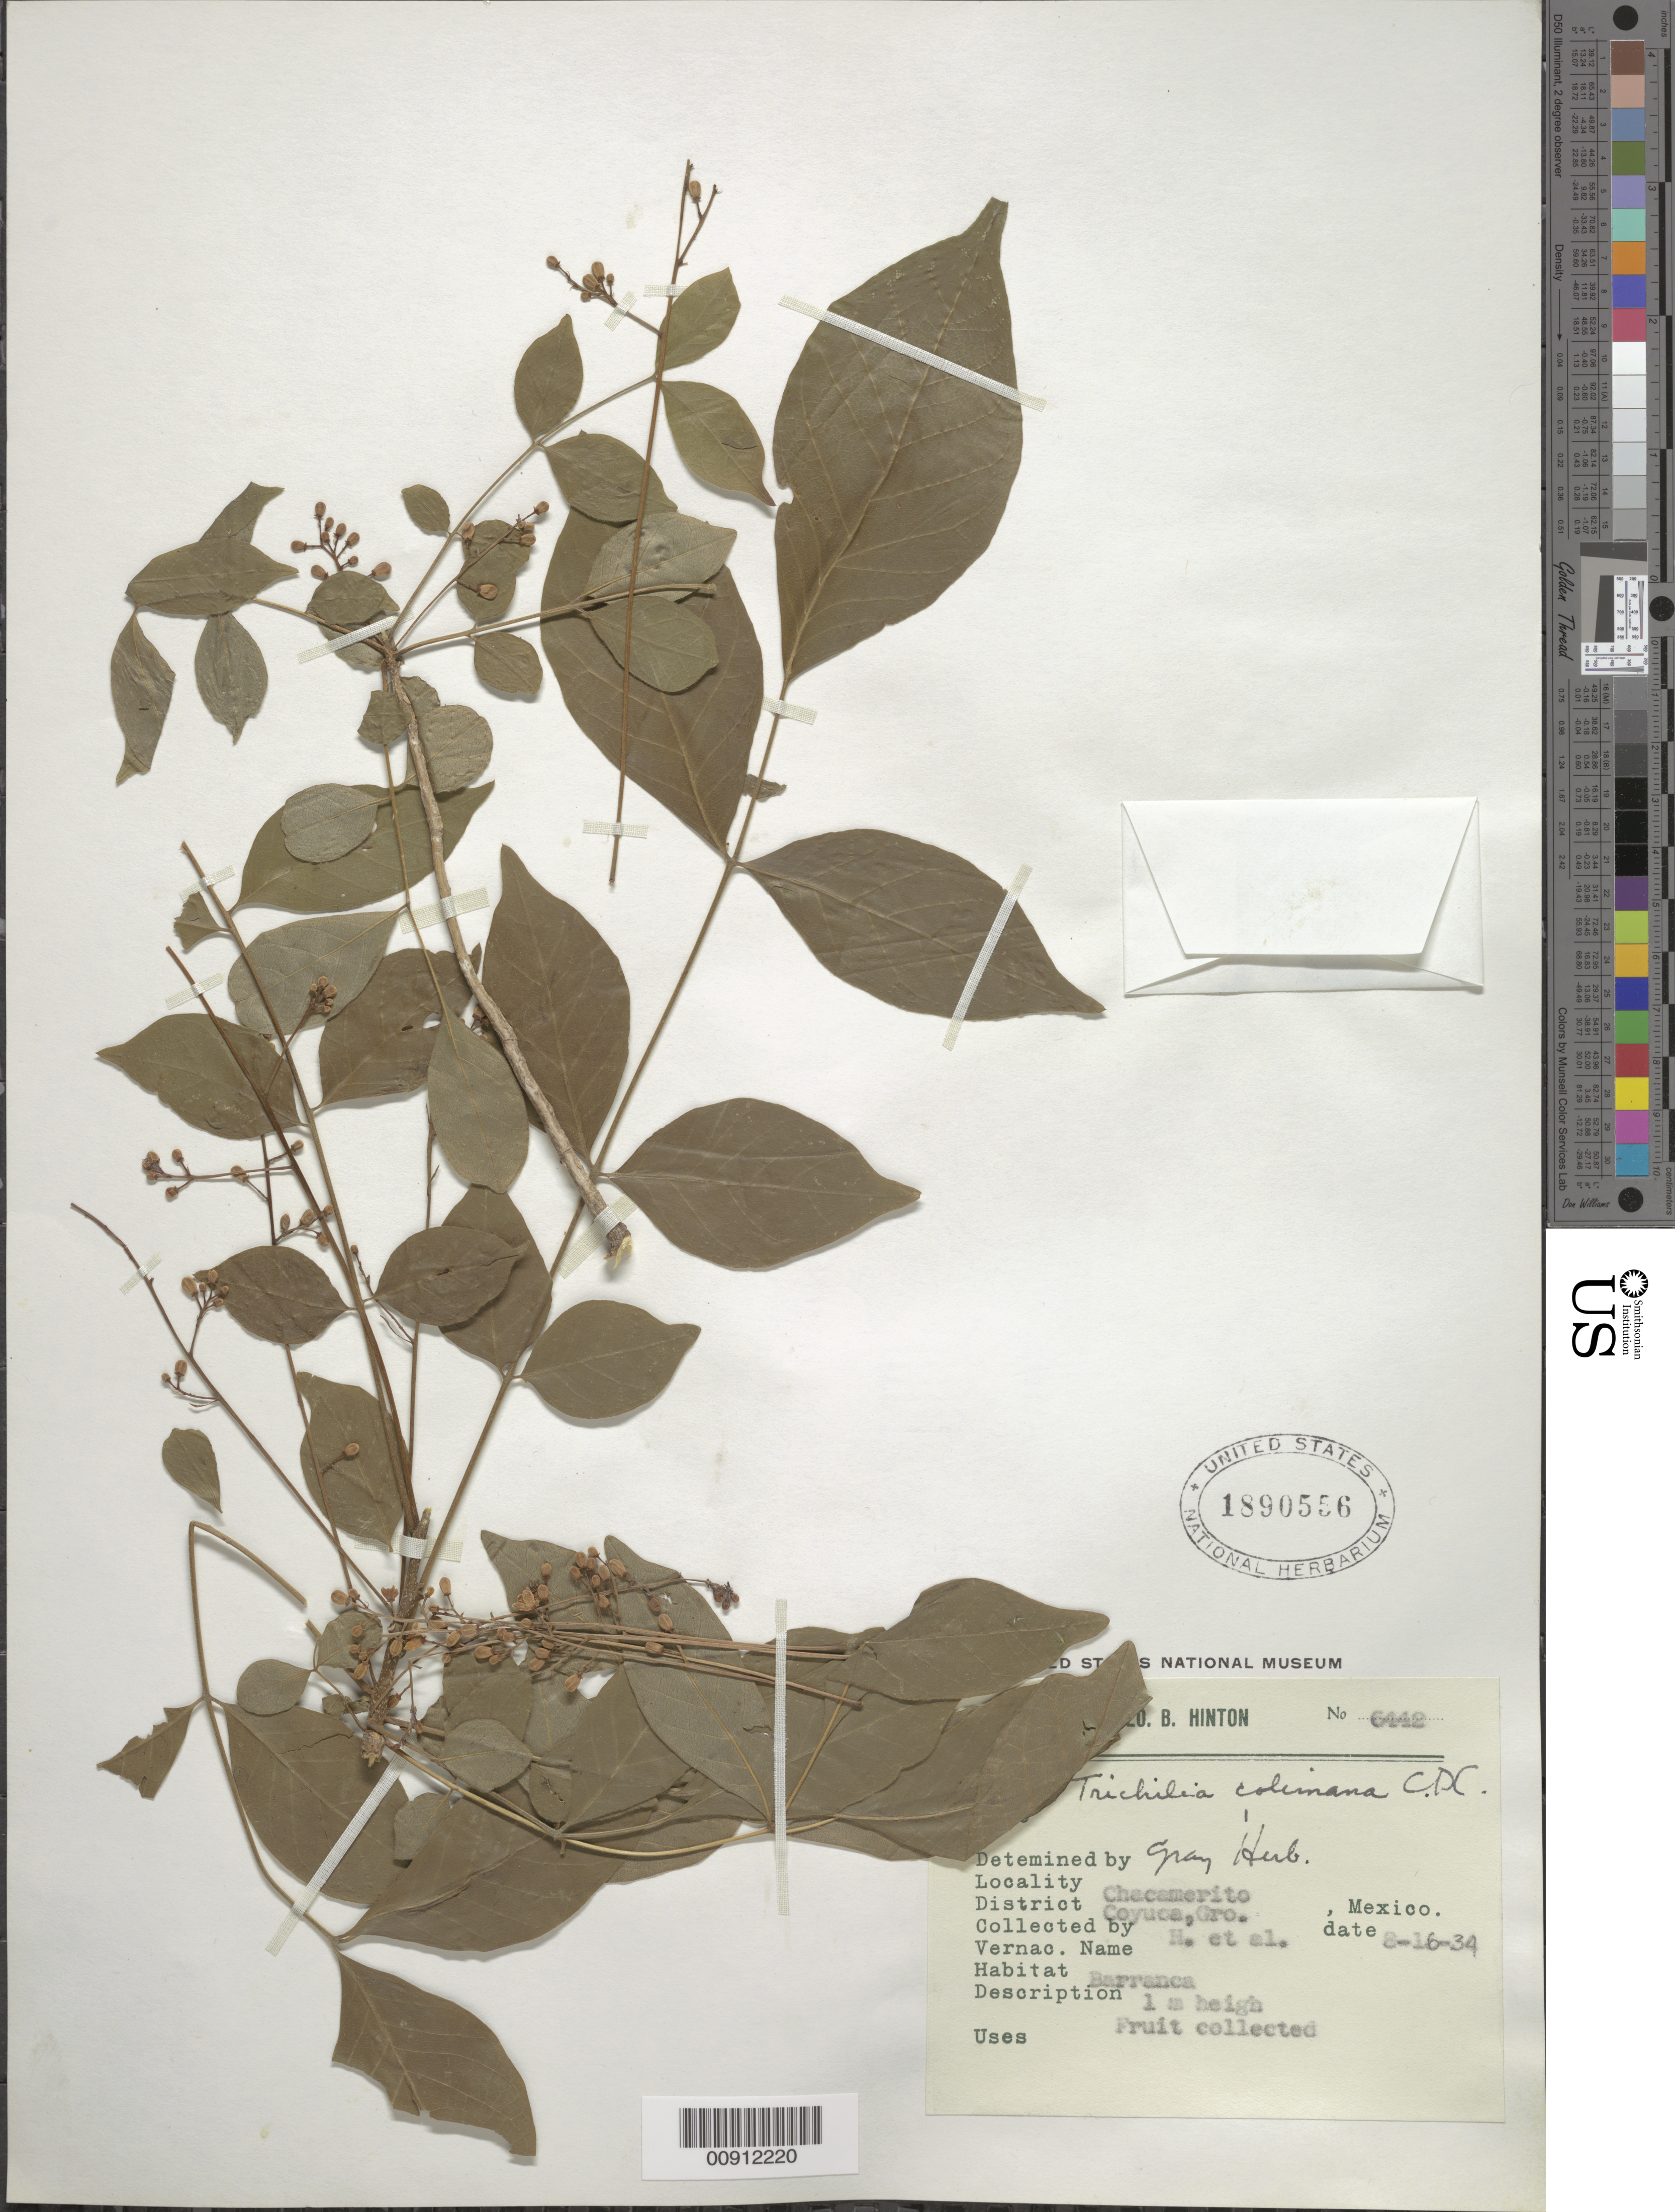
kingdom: Plantae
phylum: Tracheophyta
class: Magnoliopsida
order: Sapindales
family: Meliaceae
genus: Trichilia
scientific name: Trichilia colimana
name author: C. DC.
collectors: G. B. Hinton & et al.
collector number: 6442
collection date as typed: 16 Aug 1934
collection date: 1934-08-16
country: Mexico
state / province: Guerrero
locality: Chacamerito, District Coyuca, Guerrero.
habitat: Barranca.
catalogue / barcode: US 1890556